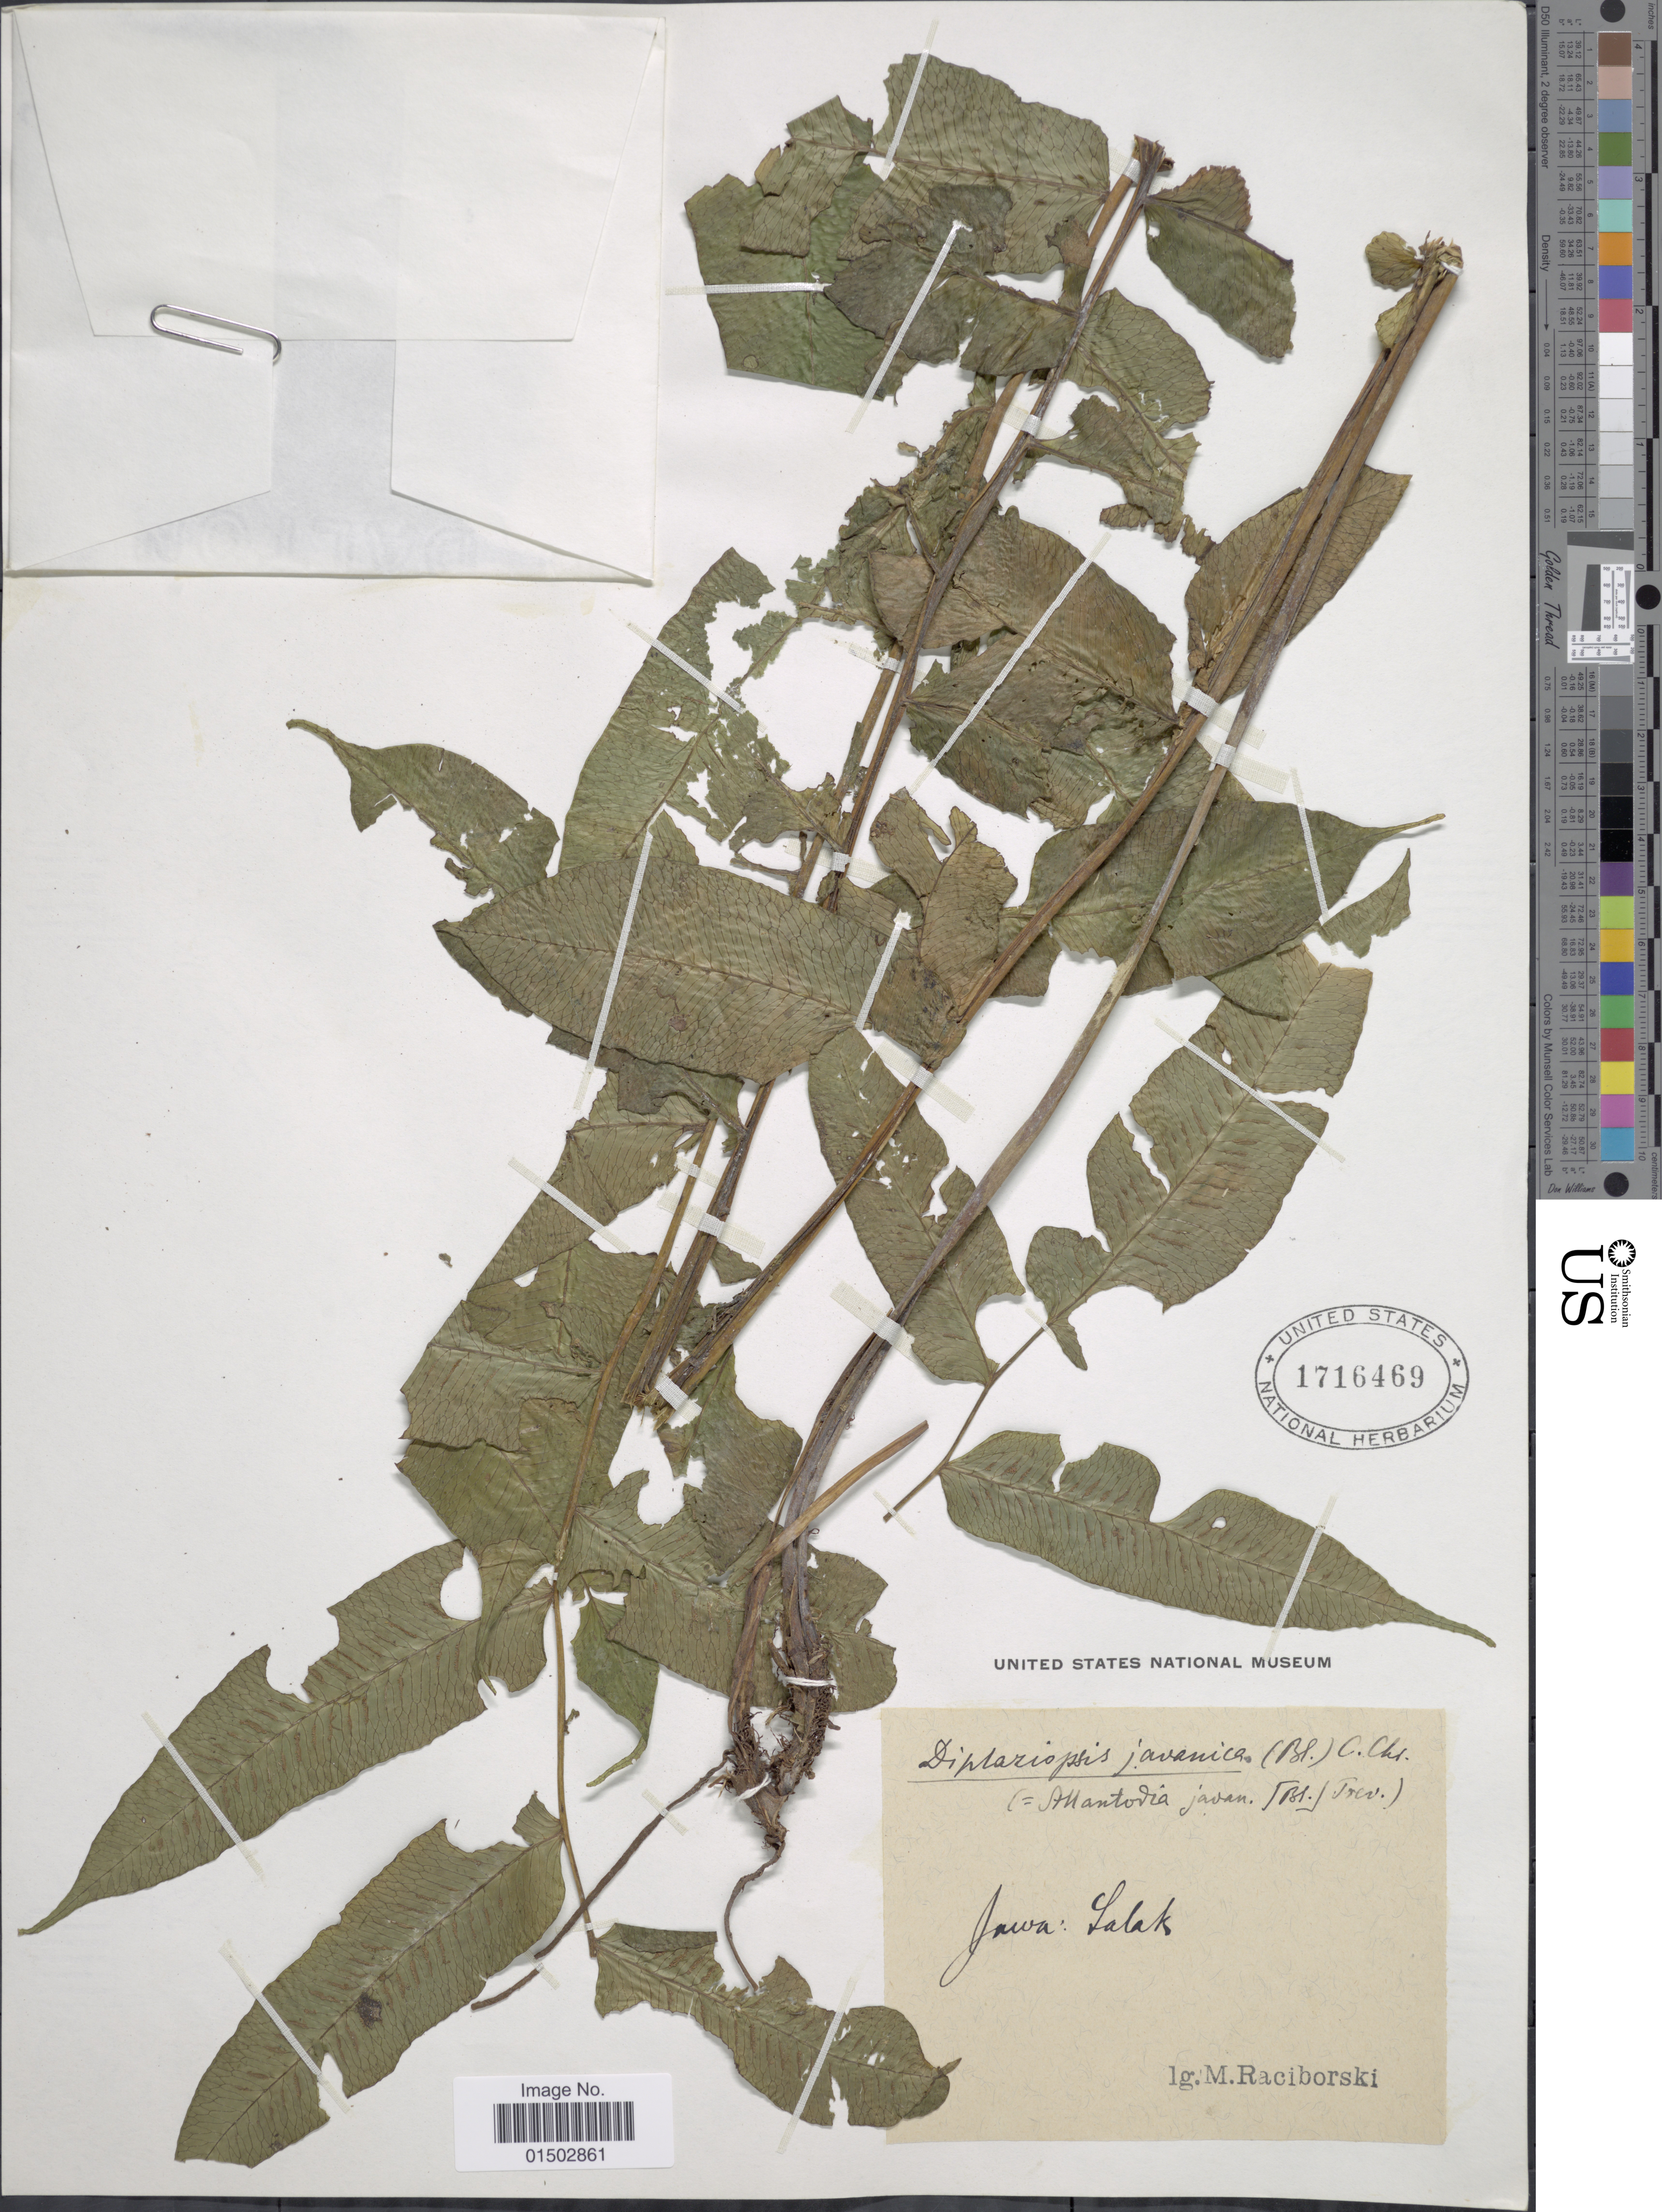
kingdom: Plantae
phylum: Tracheophyta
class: Polypodiopsida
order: Polypodiales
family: Diplaziopsidaceae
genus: Diplaziopsis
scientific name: Diplaziopsis javanica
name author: (Blume) C. Chr.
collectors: M. Raciborski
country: Indonesia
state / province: Java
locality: Lalak [interpreted]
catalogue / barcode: US 1716469